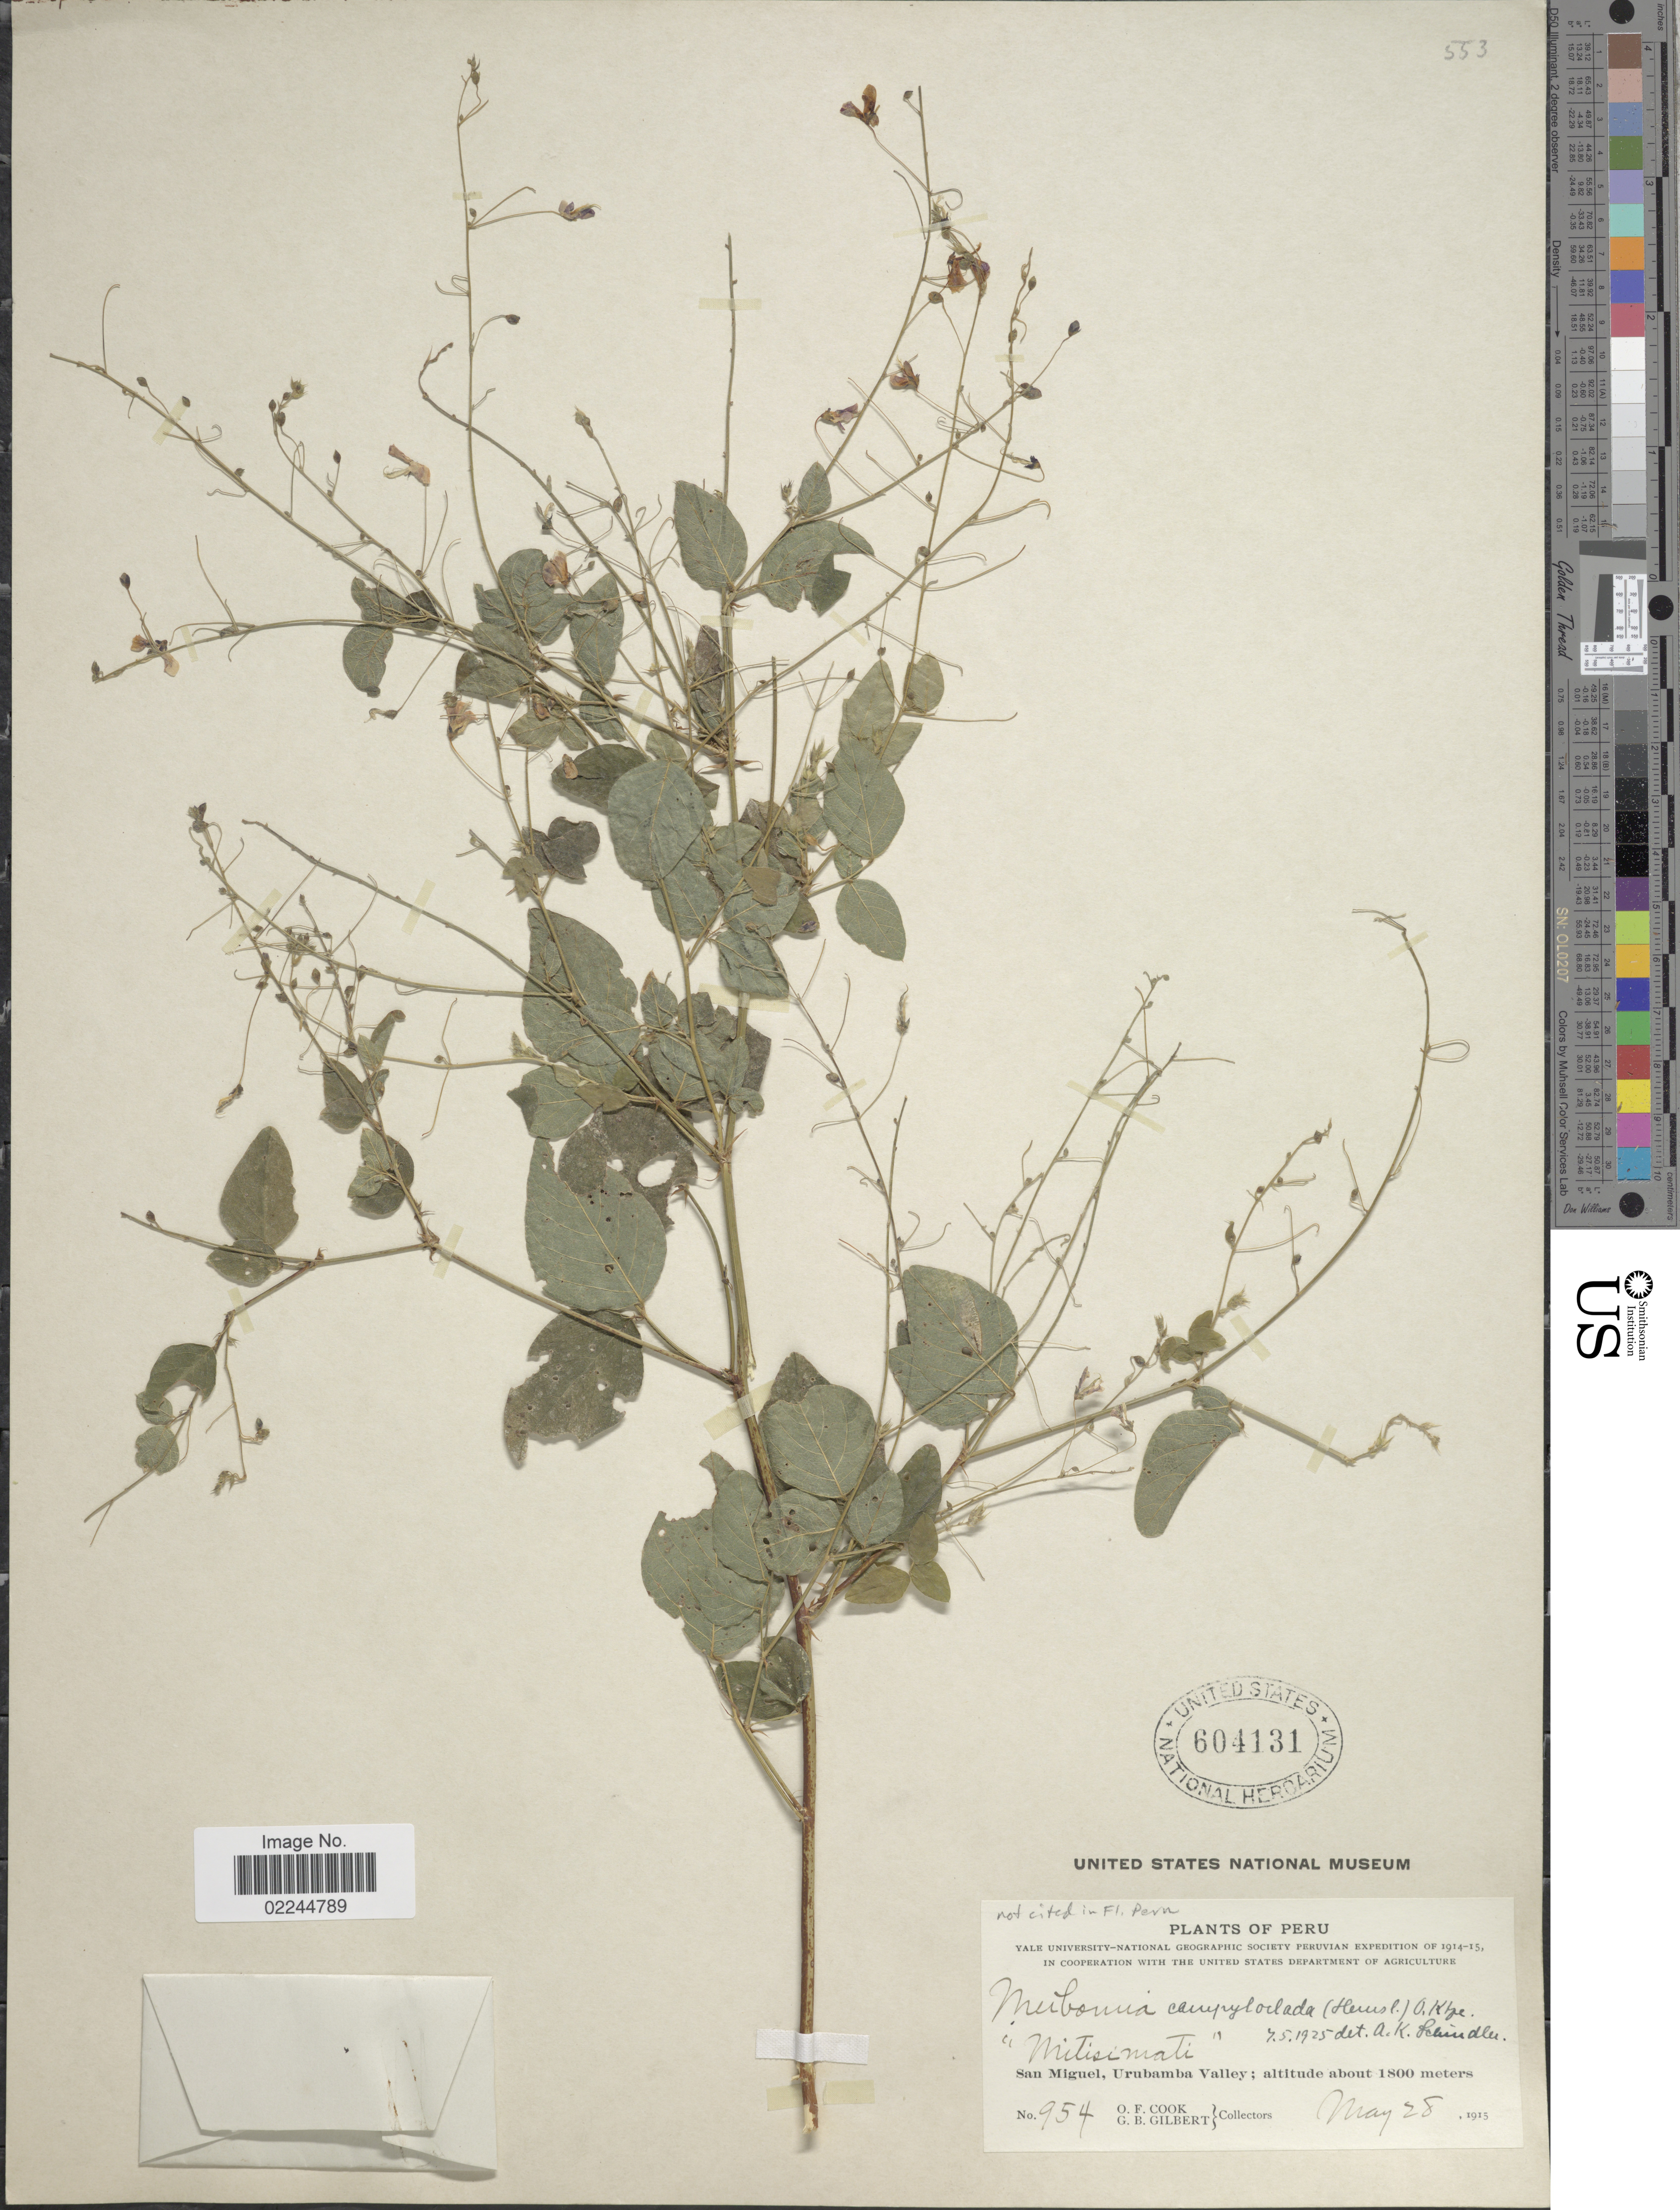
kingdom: Plantae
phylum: Tracheophyta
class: Magnoliopsida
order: Fabales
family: Fabaceae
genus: Desmodium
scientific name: Desmodium campyloclados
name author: Hemsl.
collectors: O. F. Cook & G. B. Gilbert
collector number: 954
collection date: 1915-05-28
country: Peru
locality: San Miguel, Urubamba Valley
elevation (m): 1800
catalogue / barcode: US 604131